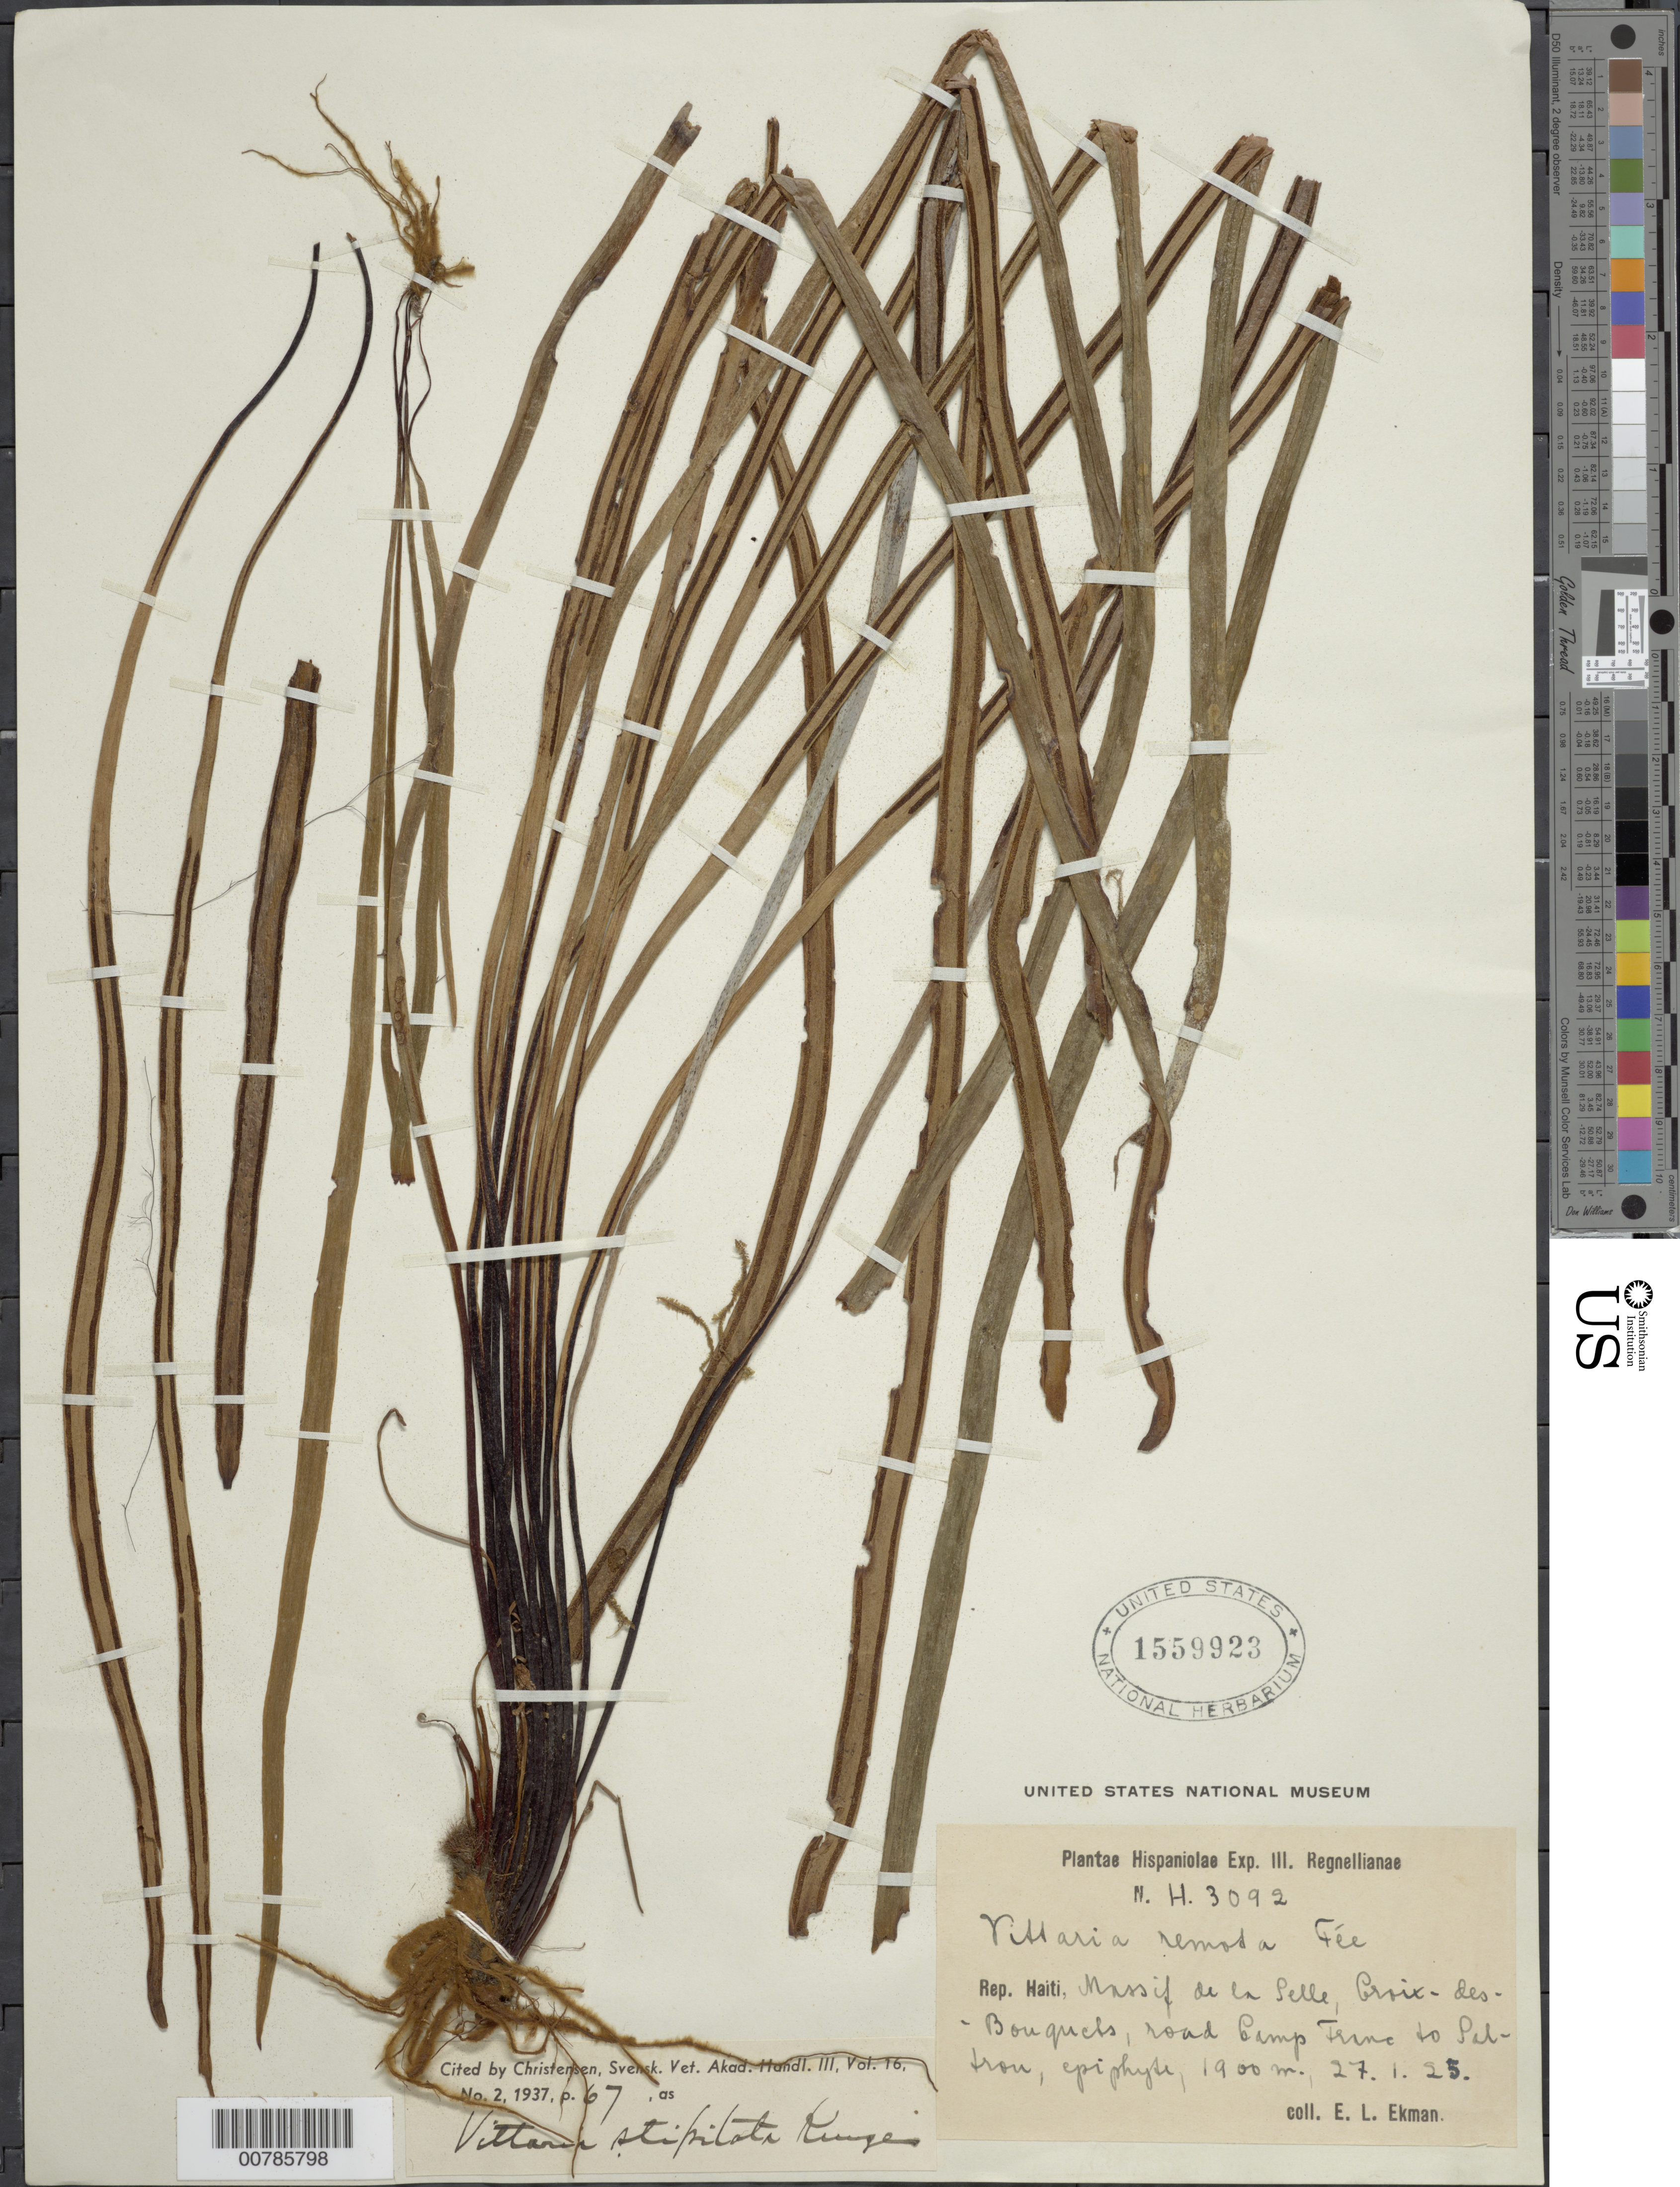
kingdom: Plantae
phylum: Tracheophyta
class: Polypodiopsida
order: Polypodiales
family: Pteridaceae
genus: Radiovittaria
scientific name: Radiovittaria remota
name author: (Fée) E.H. Crane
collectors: E. L. Ekman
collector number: H 3092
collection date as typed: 27 Jan 1925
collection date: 1925-01-27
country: Haiti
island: Hispaniola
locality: Massif de la Selle, Croix-des-Bouguchs, road Camp Terne to Paltrou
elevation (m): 1900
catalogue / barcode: US 1559923